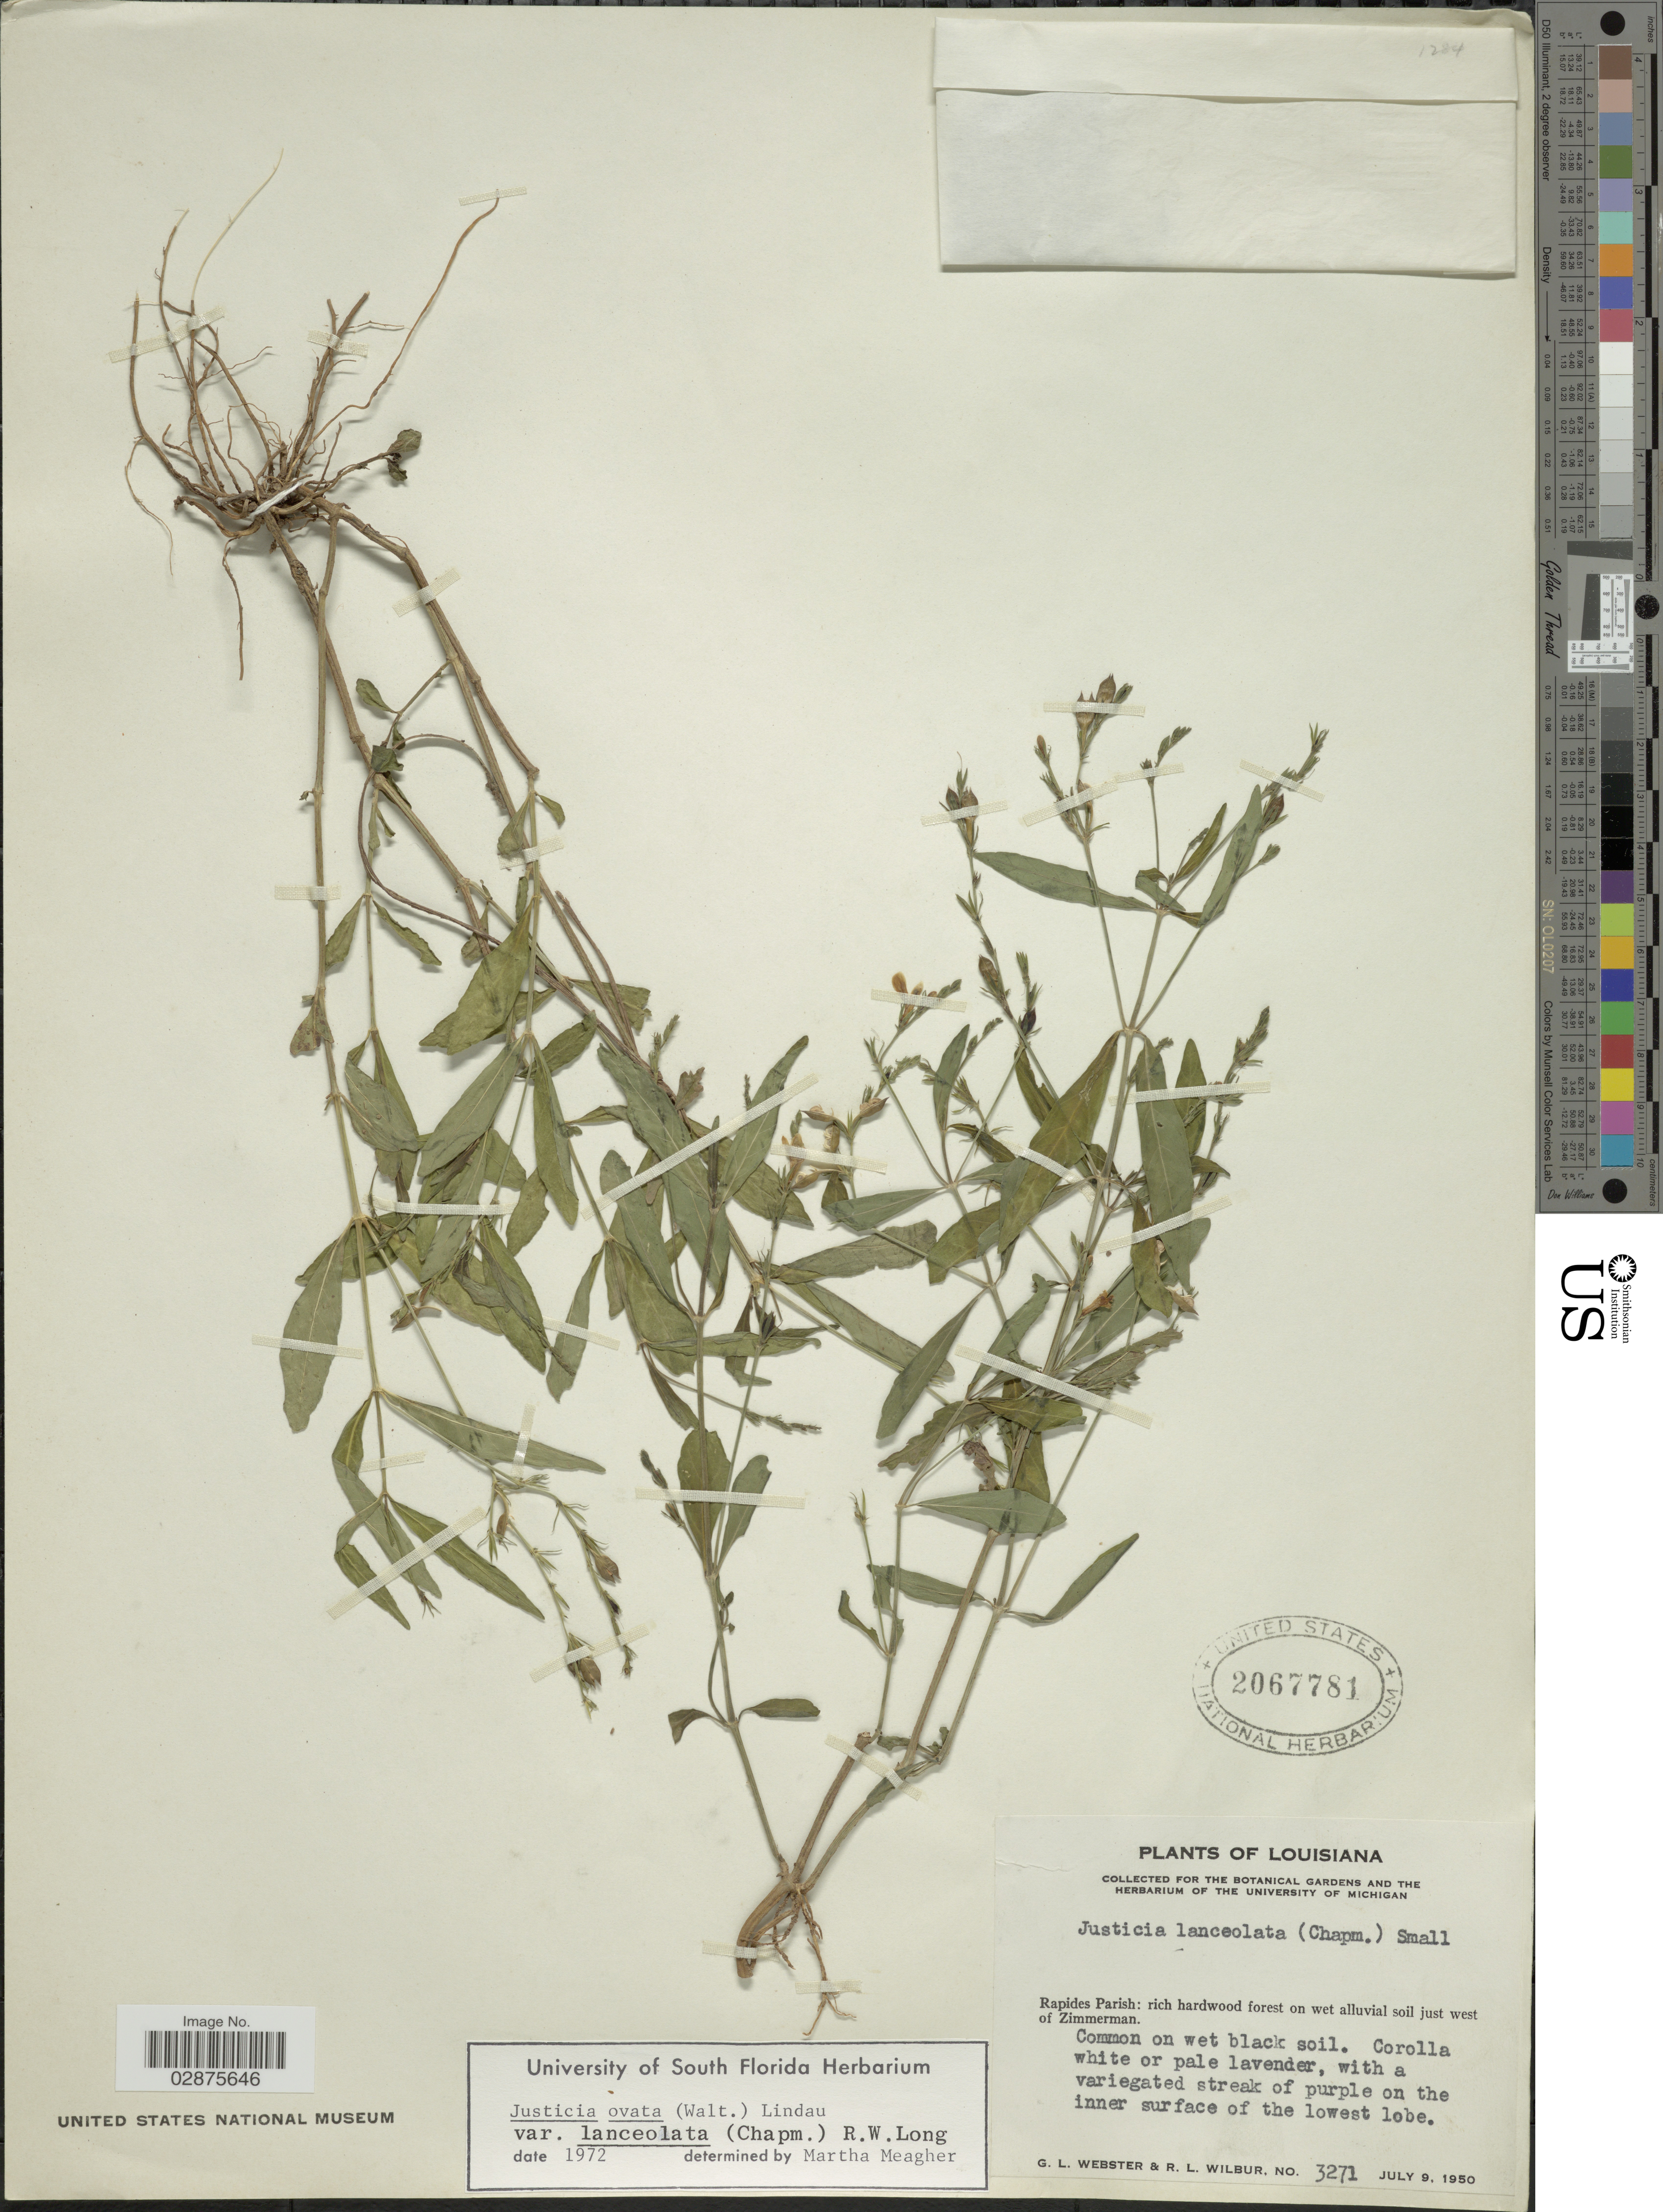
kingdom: Plantae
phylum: Tracheophyta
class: Magnoliopsida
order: Lamiales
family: Acanthaceae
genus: Justicia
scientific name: Justicia lanceolata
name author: (Chapm.) Small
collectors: G. L. Webster & R. L. Wilbur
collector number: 3271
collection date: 1950-07-09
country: United States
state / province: Louisiana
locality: Rapides Parish: rich hardwood forest on wet alluvial soil just west of Zimmerman.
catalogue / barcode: US 2067781